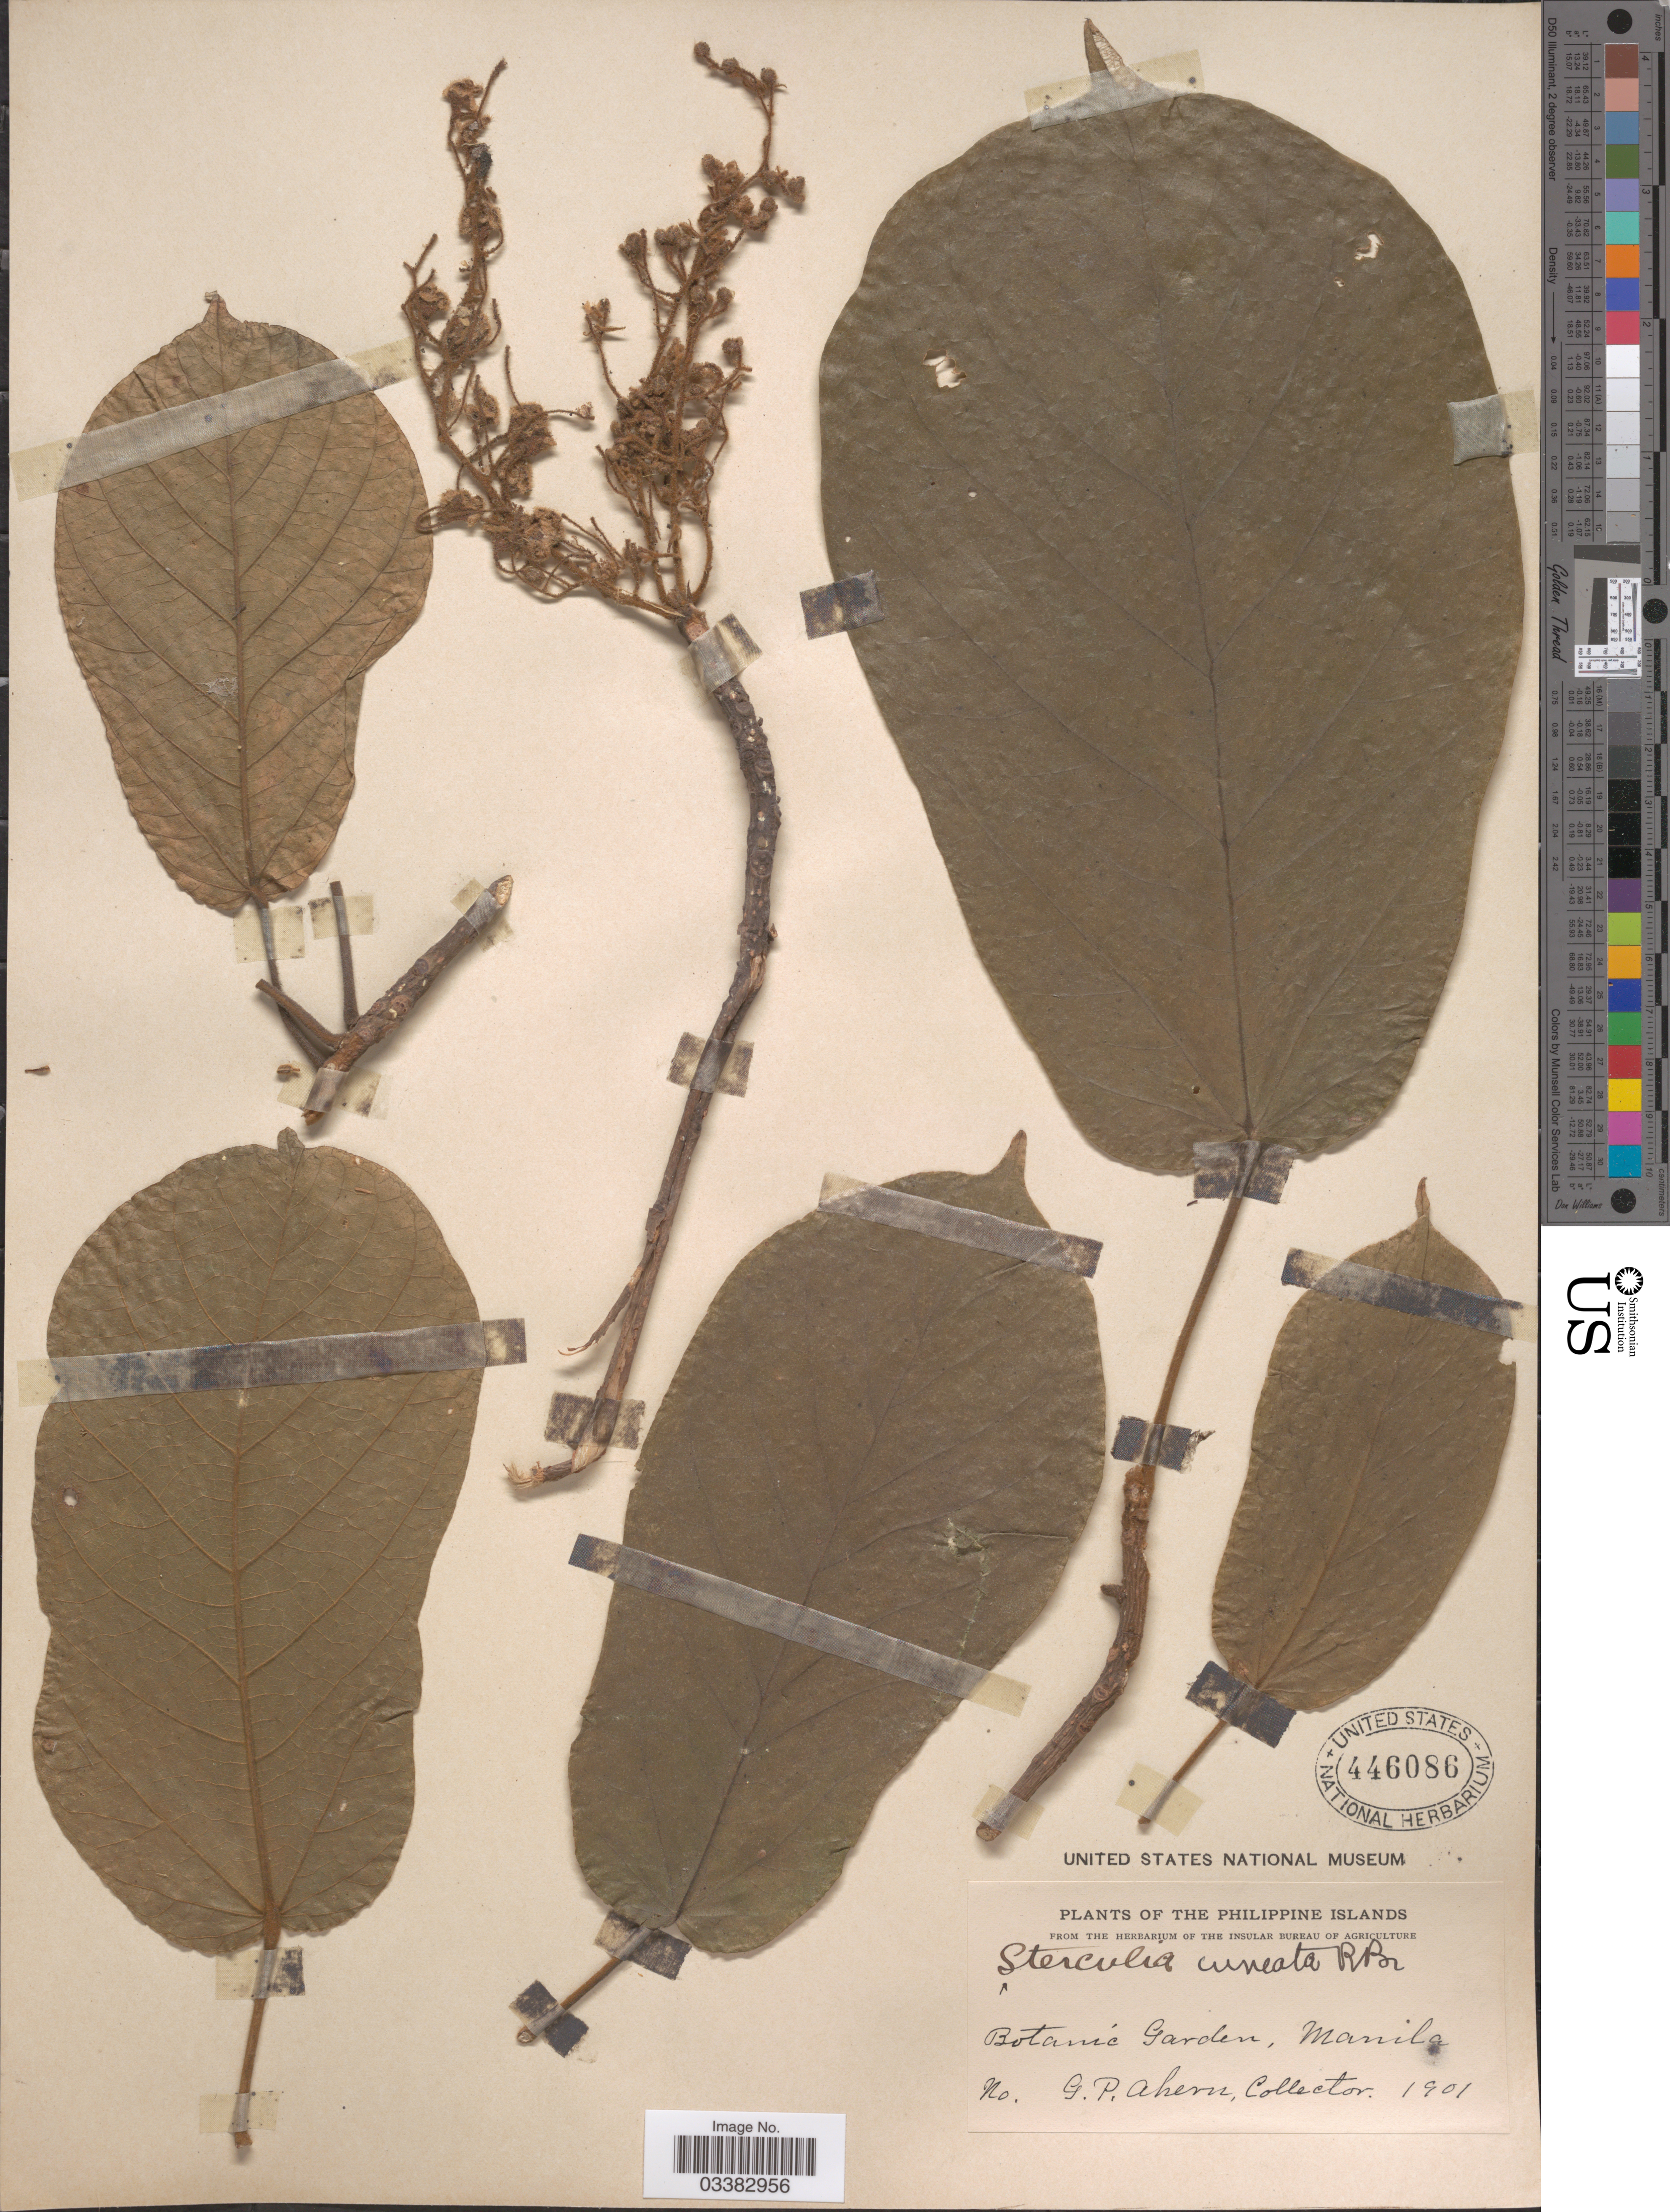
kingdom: Plantae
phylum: Tracheophyta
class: Magnoliopsida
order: Malvales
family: Malvaceae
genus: Sterculia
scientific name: Sterculia cuneata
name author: R. Br.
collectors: G. Ahern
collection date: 1901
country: Philippines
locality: The Philippine Islands, Botanic Garden, Manila.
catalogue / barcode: US 446086